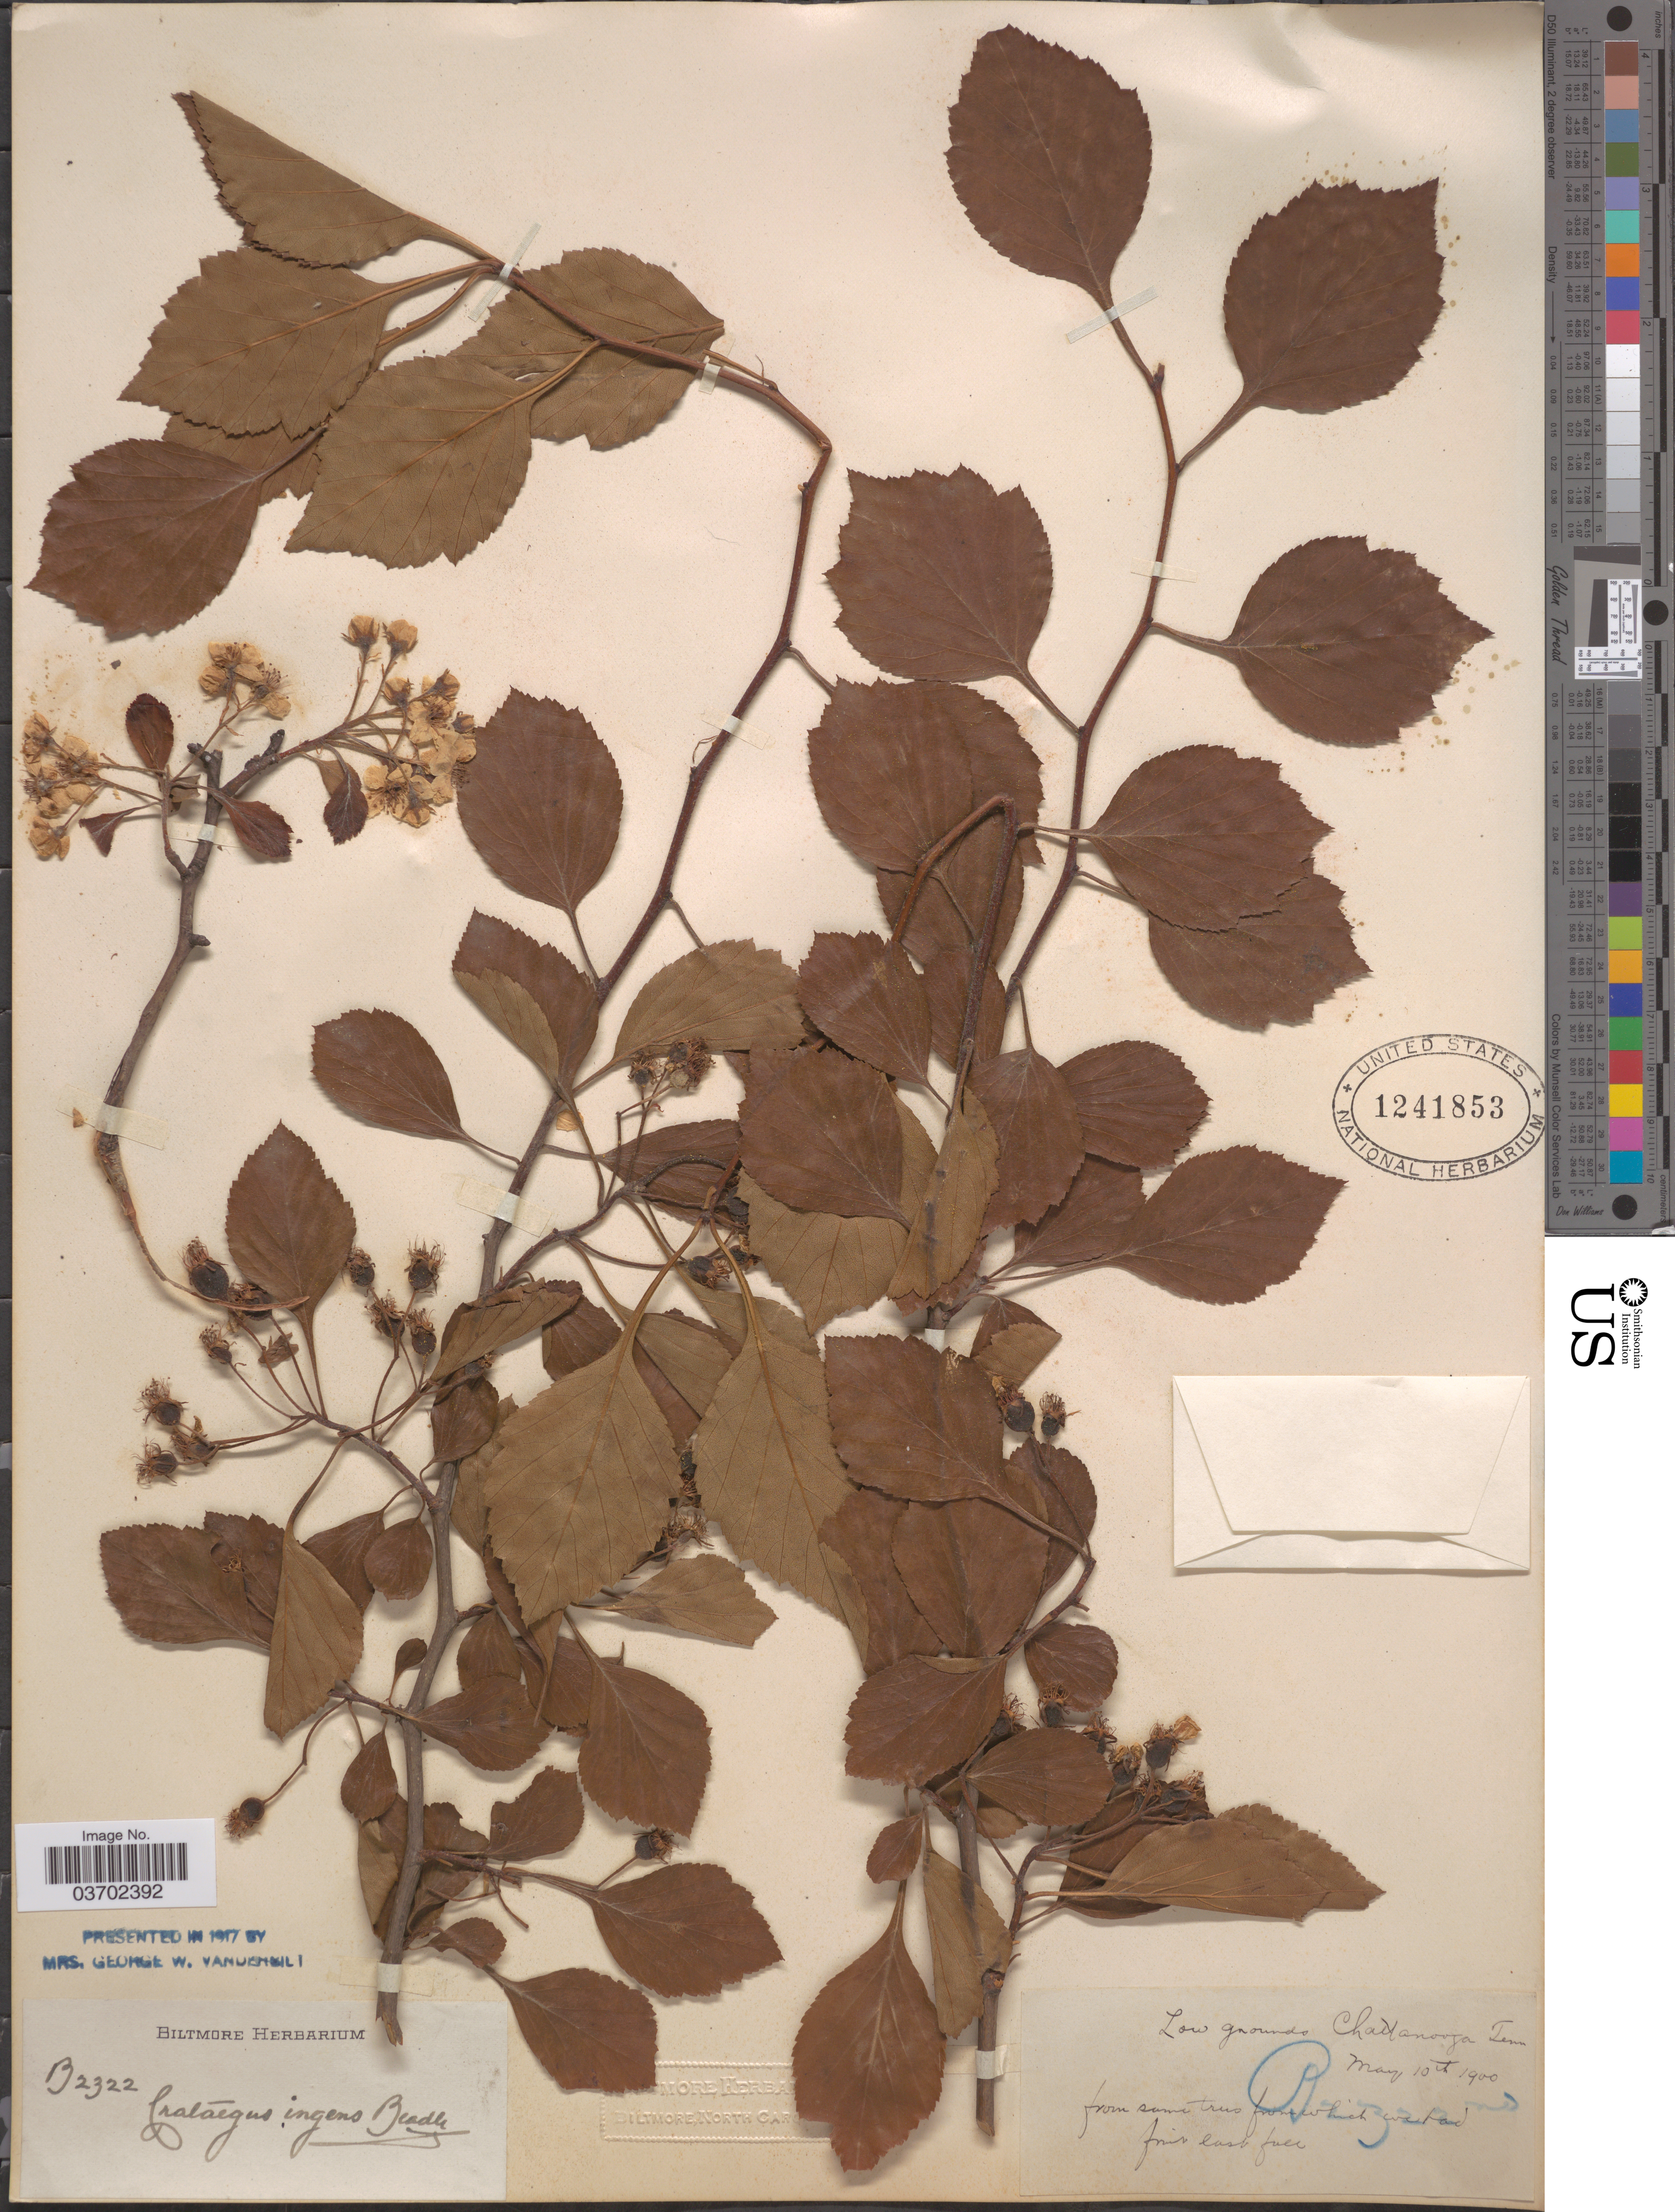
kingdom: Plantae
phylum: Tracheophyta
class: Magnoliopsida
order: Rosales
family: Rosaceae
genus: Crataegus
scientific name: Crataegus viridis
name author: L.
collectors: ex herb. Biltmore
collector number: B2322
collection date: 1900-05-10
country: United States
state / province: Tennessee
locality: Chattanooga.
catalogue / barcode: US 1241853